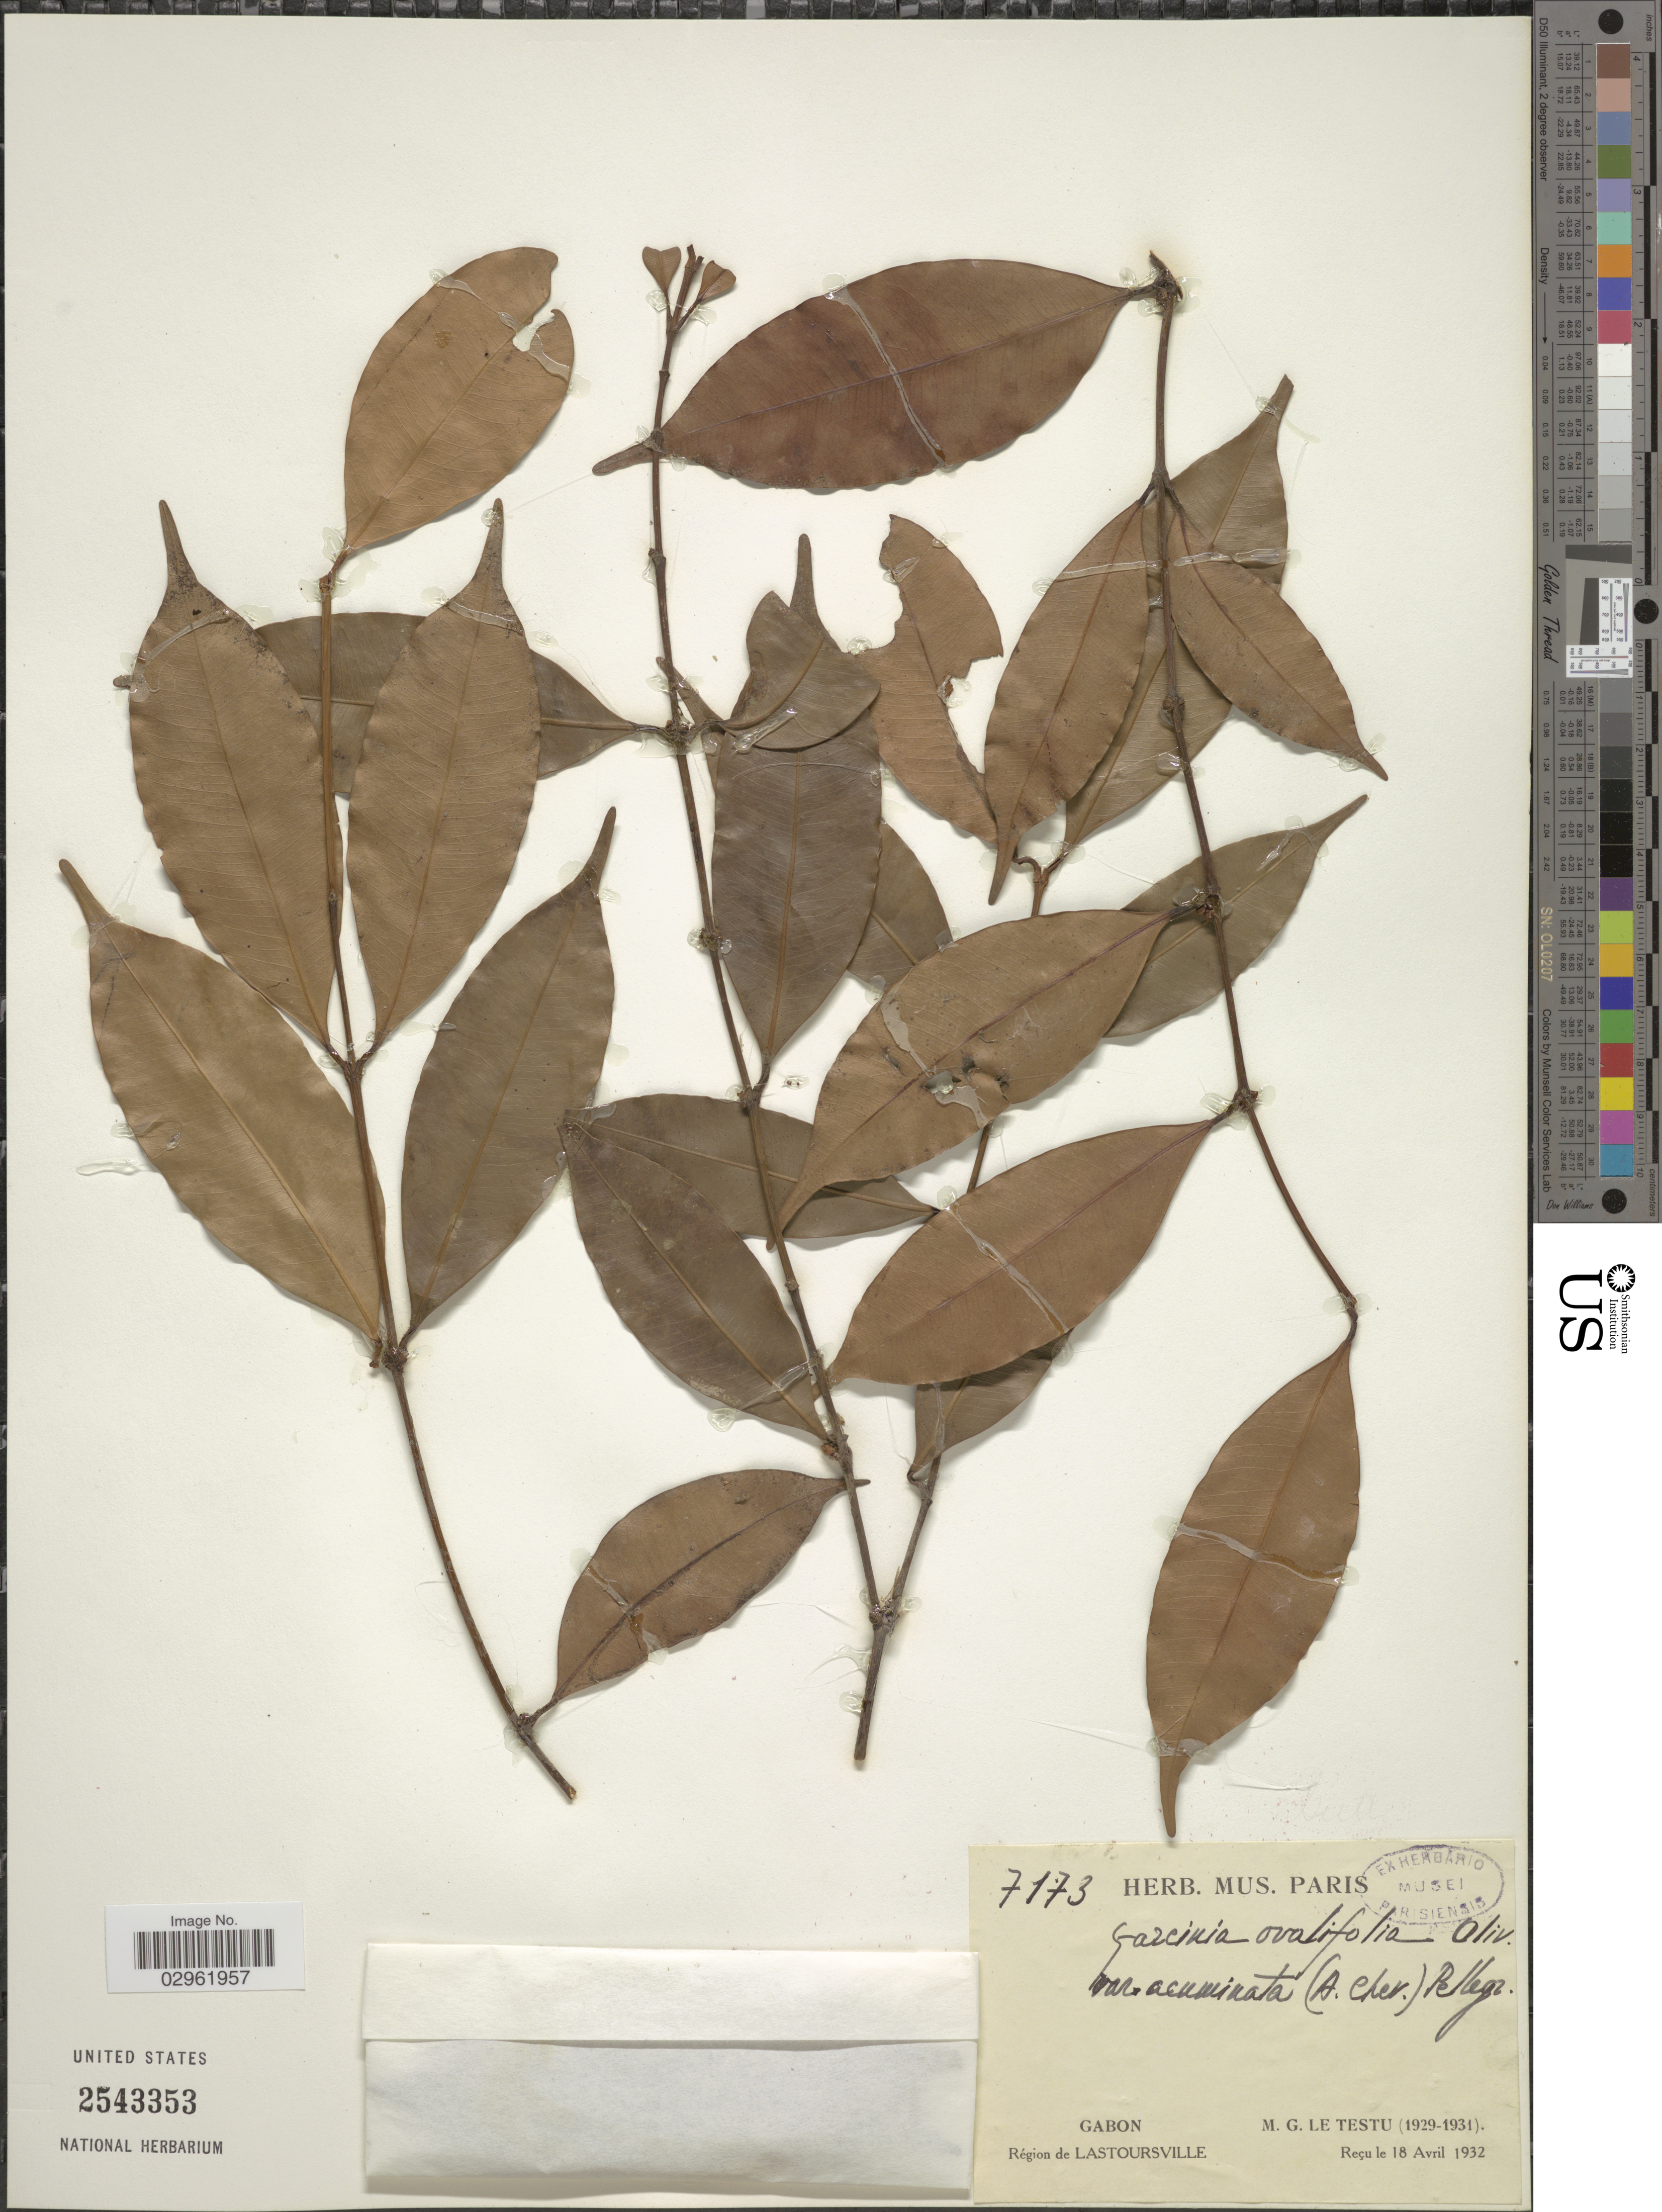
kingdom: Plantae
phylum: Tracheophyta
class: Magnoliopsida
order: Malpighiales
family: Clusiaceae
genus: Garcinia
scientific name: Garcinia ovalifolia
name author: Oliv.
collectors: G. Le Testu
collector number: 7173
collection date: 1929/1931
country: Gabon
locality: Région de Lastoursville.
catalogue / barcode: US 2543353